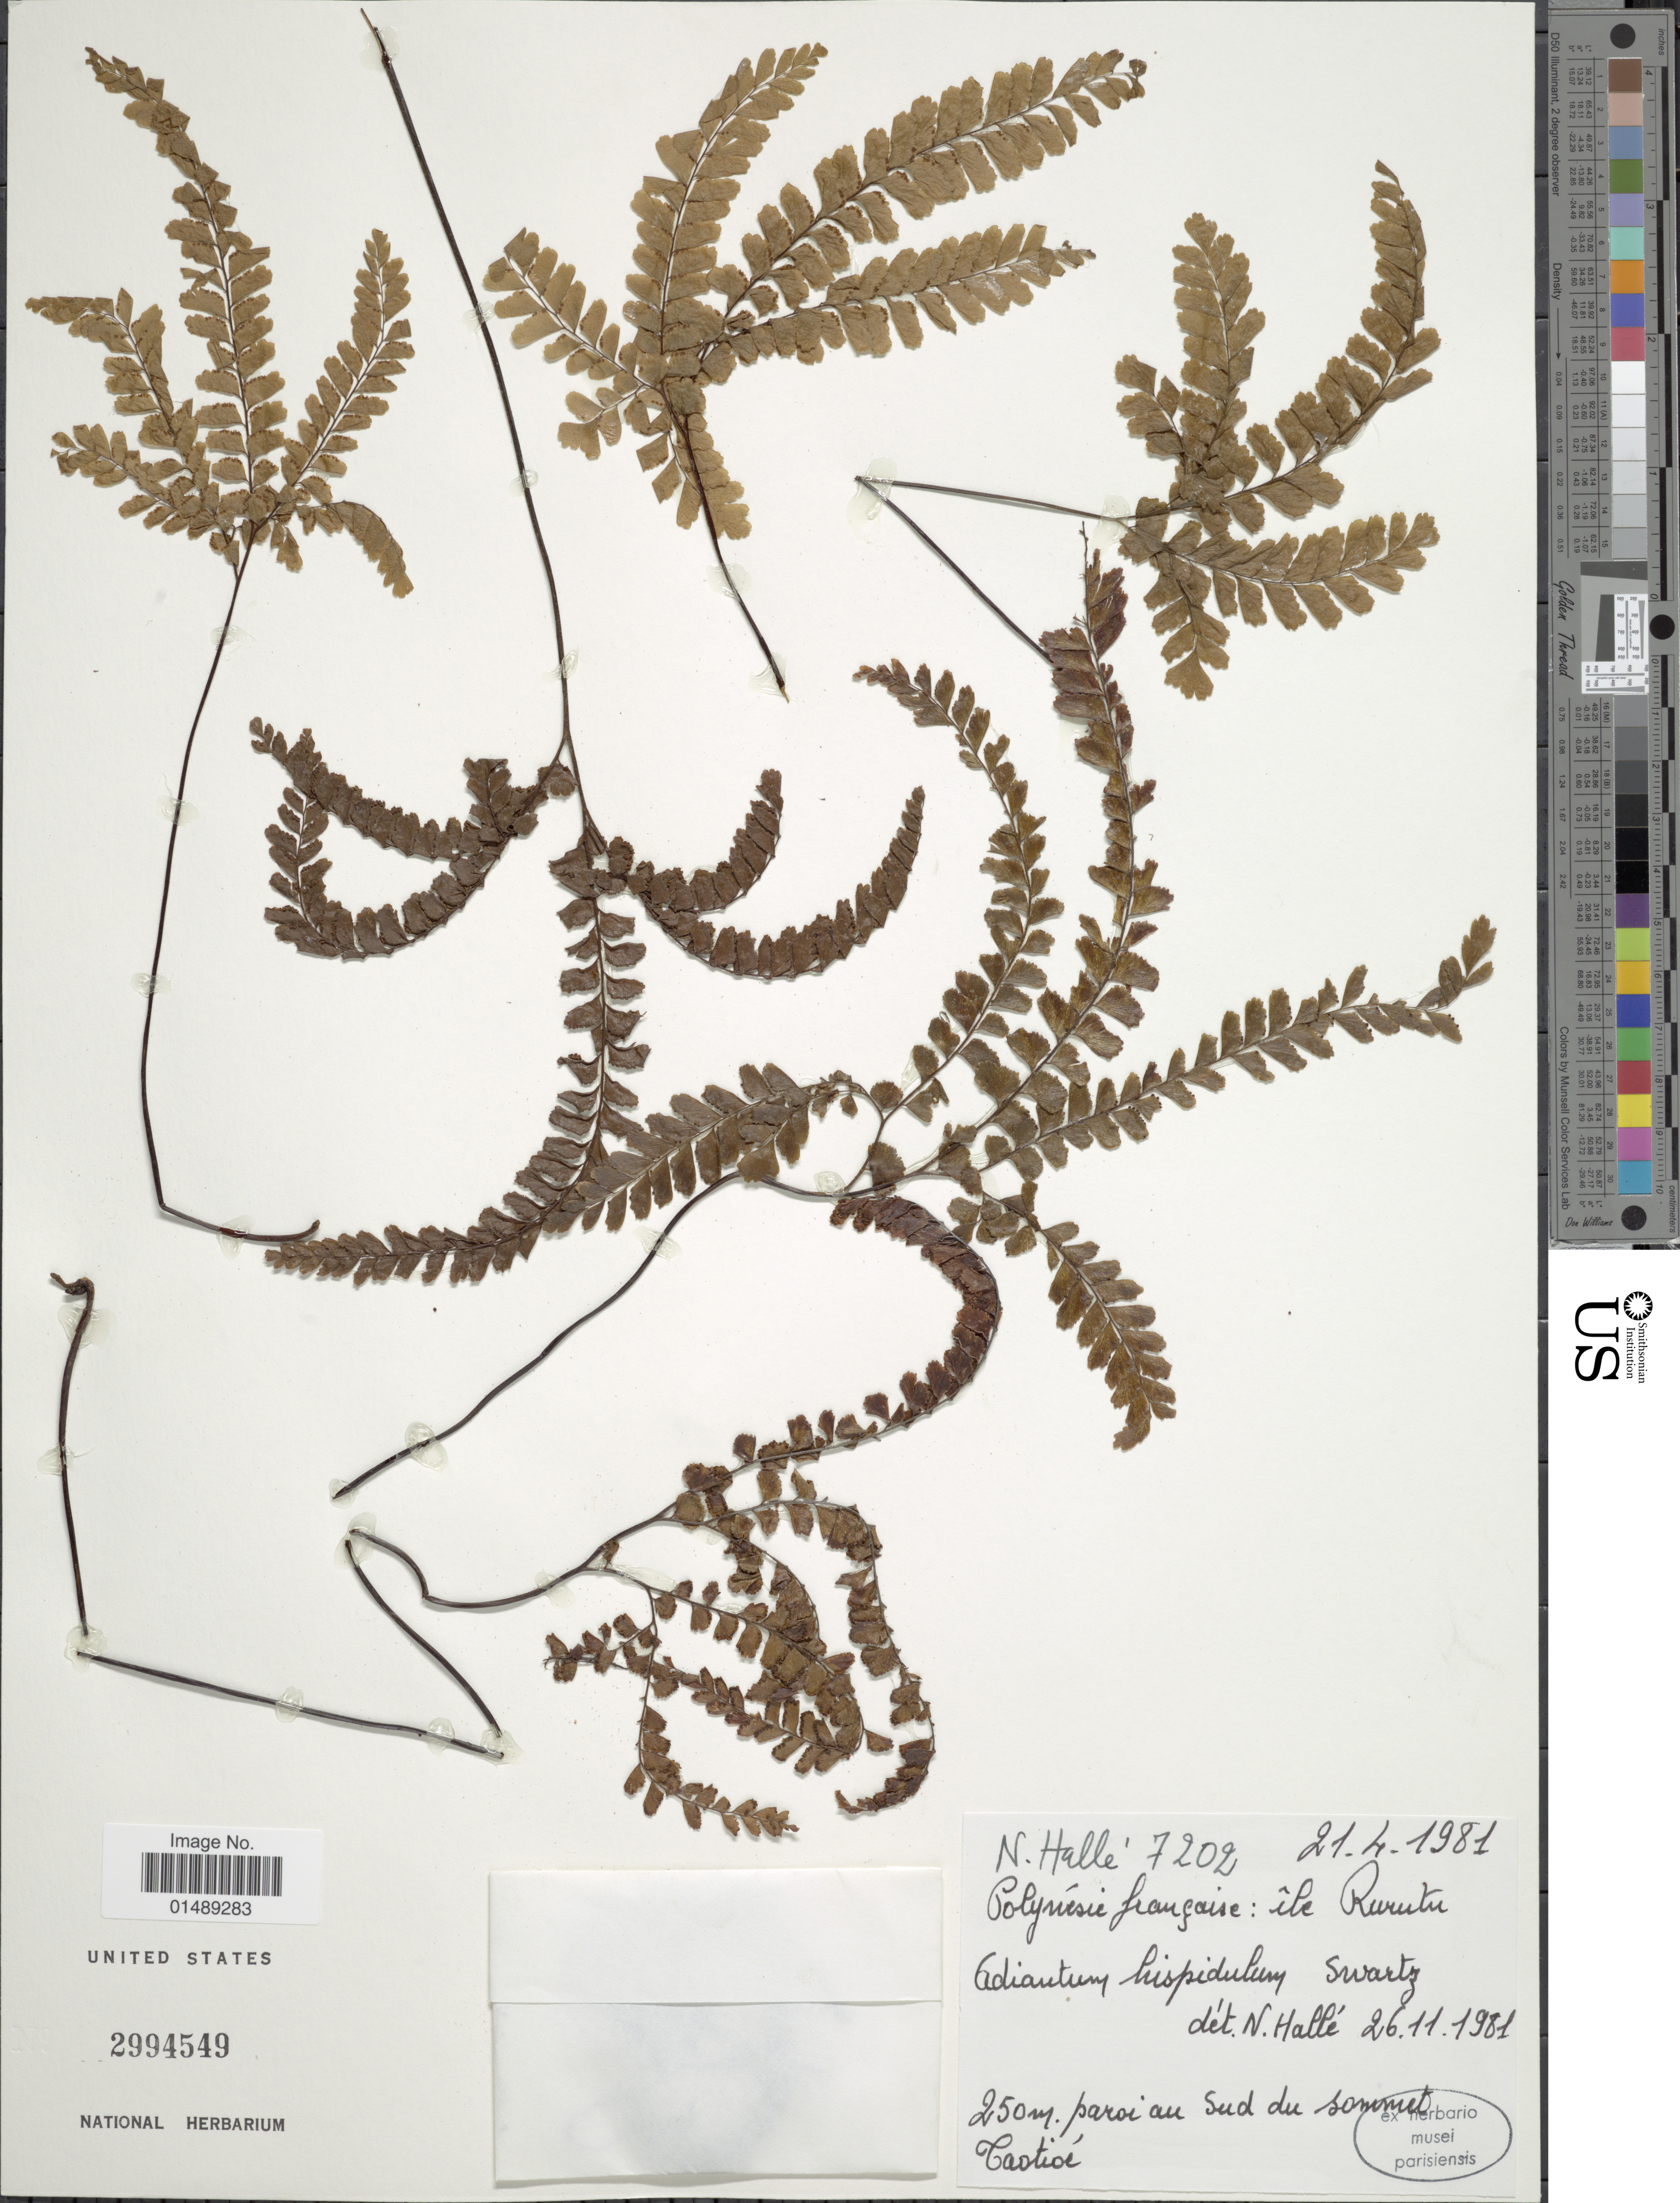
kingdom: Plantae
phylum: Tracheophyta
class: Polypodiopsida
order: Polypodiales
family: Pteridaceae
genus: Adiantum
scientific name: Adiantum hispidulum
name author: Sw.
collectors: N. Hallé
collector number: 7202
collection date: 1981-04-21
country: French Polynesia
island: Rurutu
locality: French Polynesia, ile Rurutu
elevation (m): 250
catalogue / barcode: US 2994549